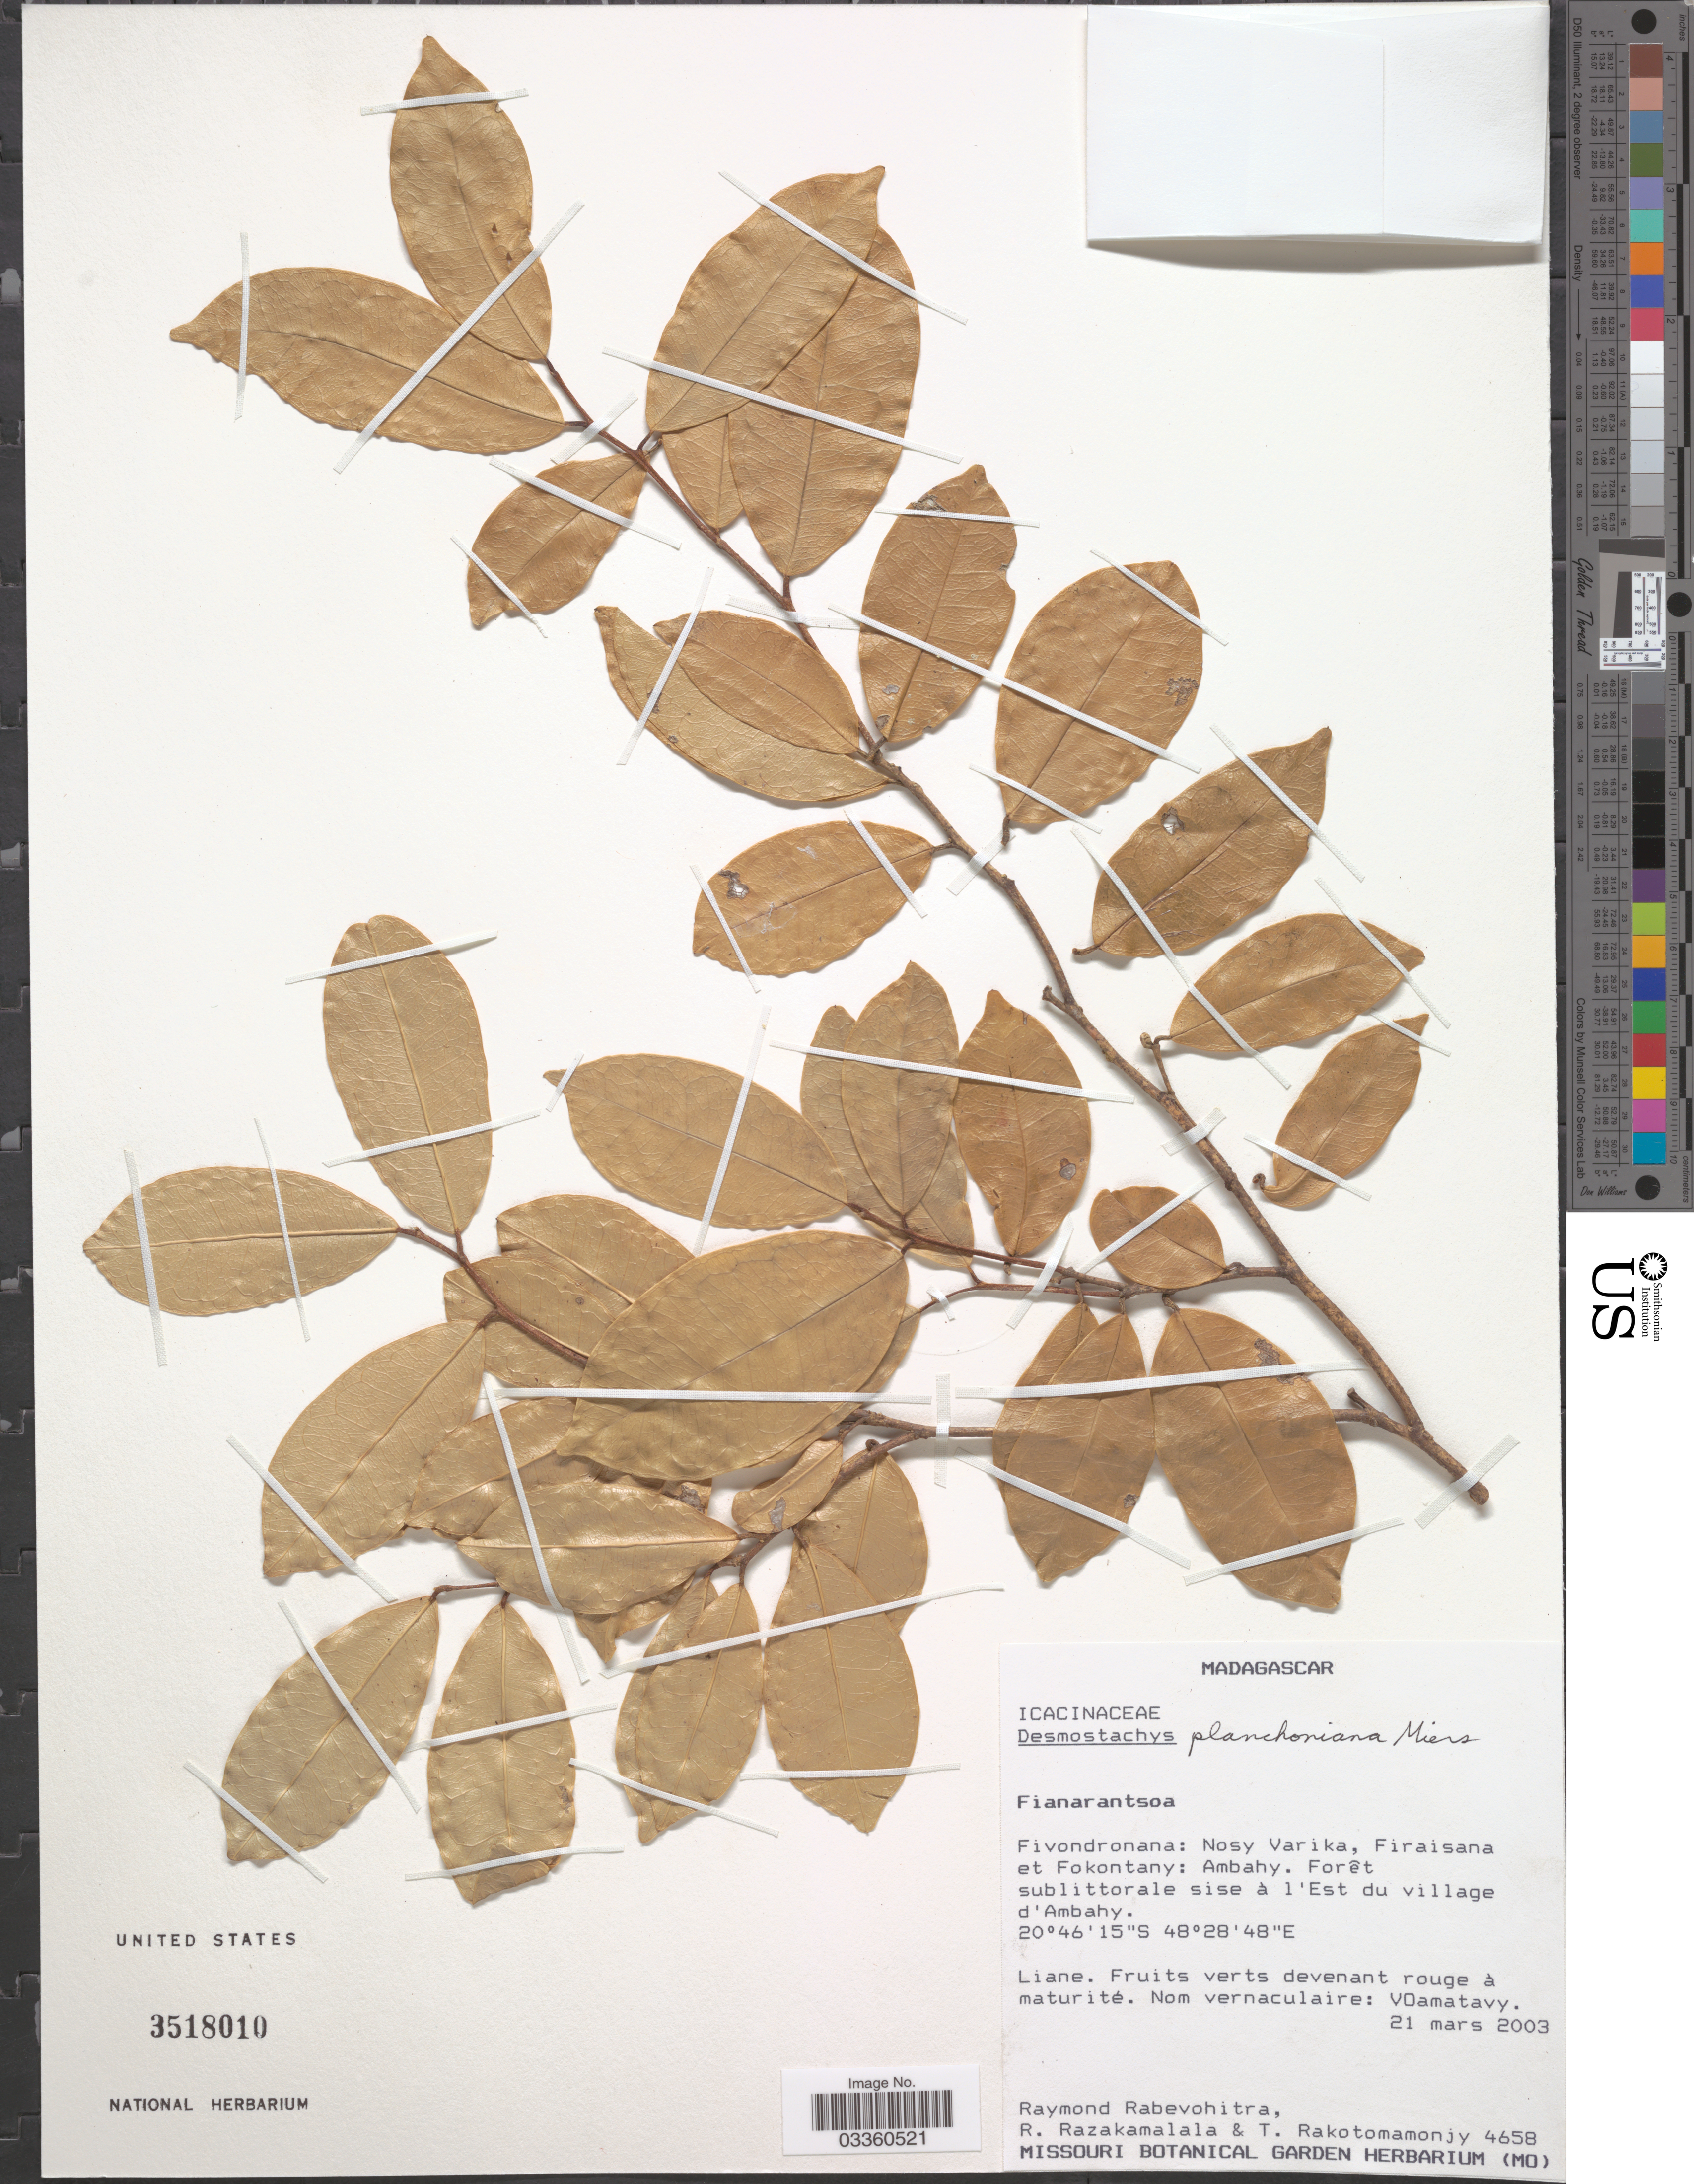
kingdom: Plantae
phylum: Tracheophyta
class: Magnoliopsida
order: Icacinales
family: Icacinaceae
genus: Desmostachys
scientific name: Desmostachys planchoniana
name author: Miers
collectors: R. Rabevohitra, R. Razakamalala & T. Rakotomamonjy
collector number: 4658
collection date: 2003-03-21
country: Madagascar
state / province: Vatovavy Fitovinany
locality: Fivondronana: Nosy Varika, Firaisana et Fokontany: Ambahy. Forêt sublittorale sise à l'Est du village d'Ambahy.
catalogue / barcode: US 3518010